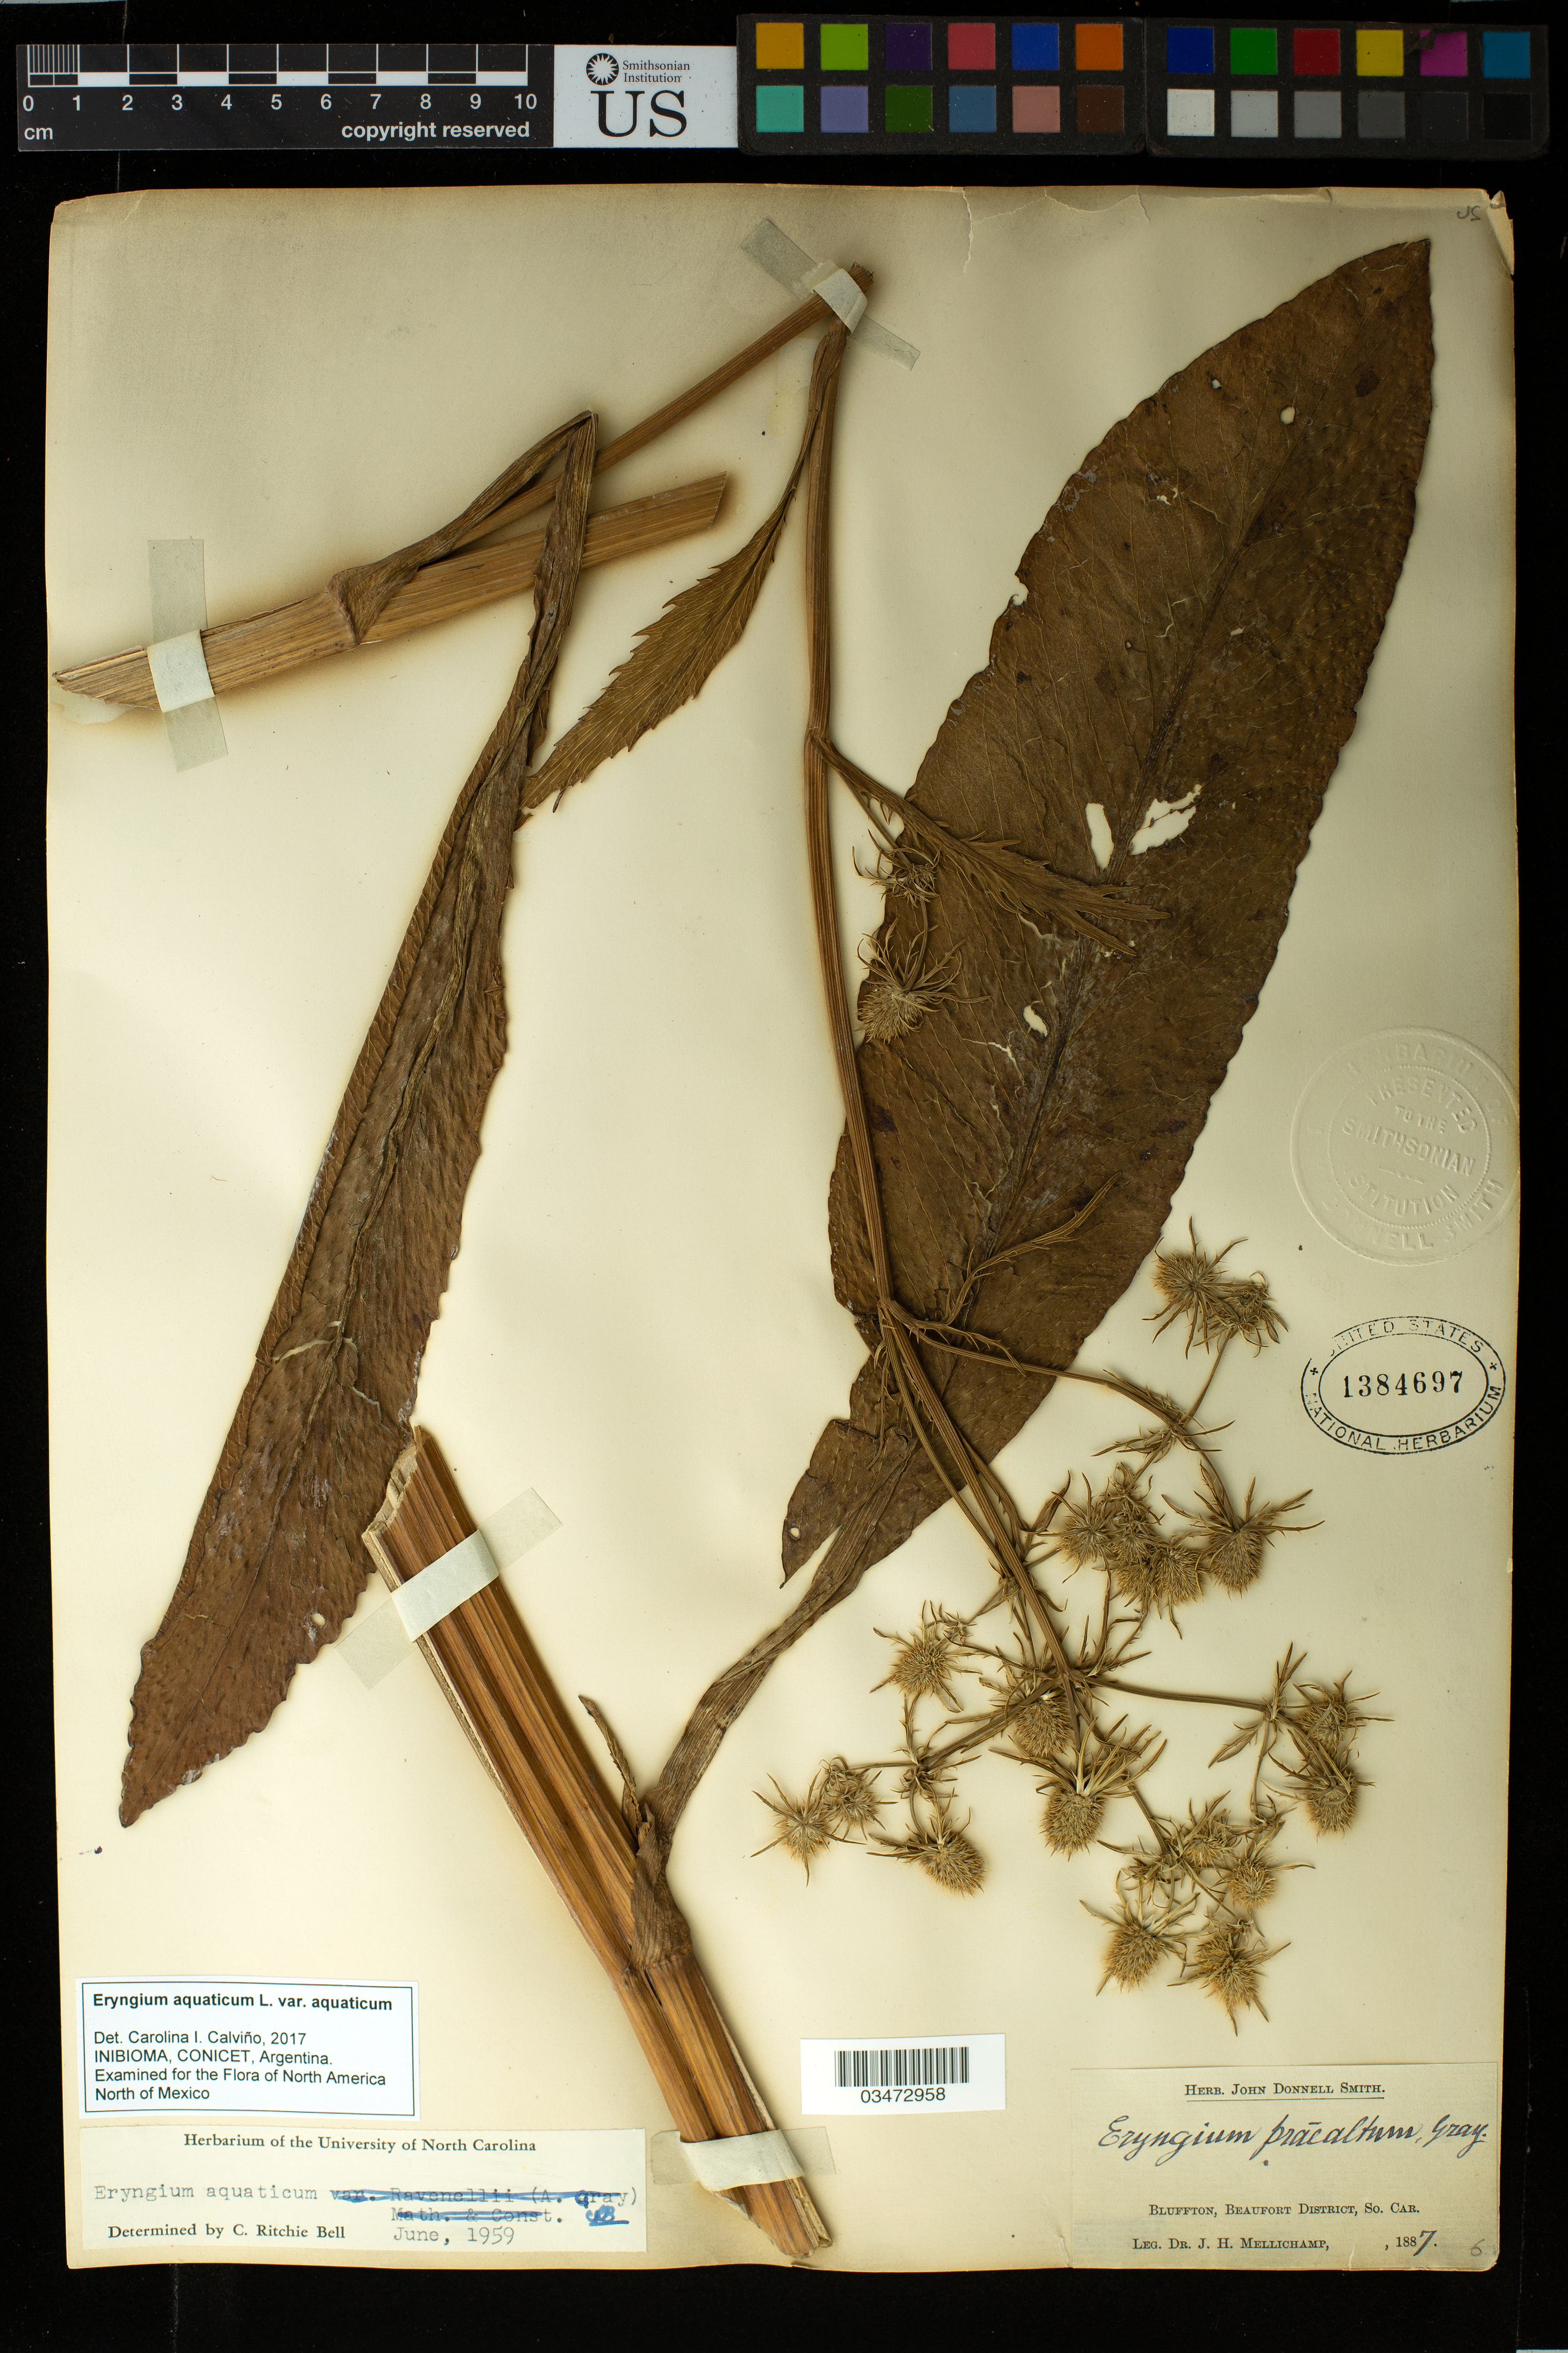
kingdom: Plantae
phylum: Tracheophyta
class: Magnoliopsida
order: Apiales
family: Apiaceae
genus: Eryngium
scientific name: Eryngium aquaticum var. aquaticum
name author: L.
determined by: Calviño, C. I.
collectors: -. Mellichamp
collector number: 6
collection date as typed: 1887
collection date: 1887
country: United States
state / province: South Carolina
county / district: Beaufort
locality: Bluffton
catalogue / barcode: US 1384697